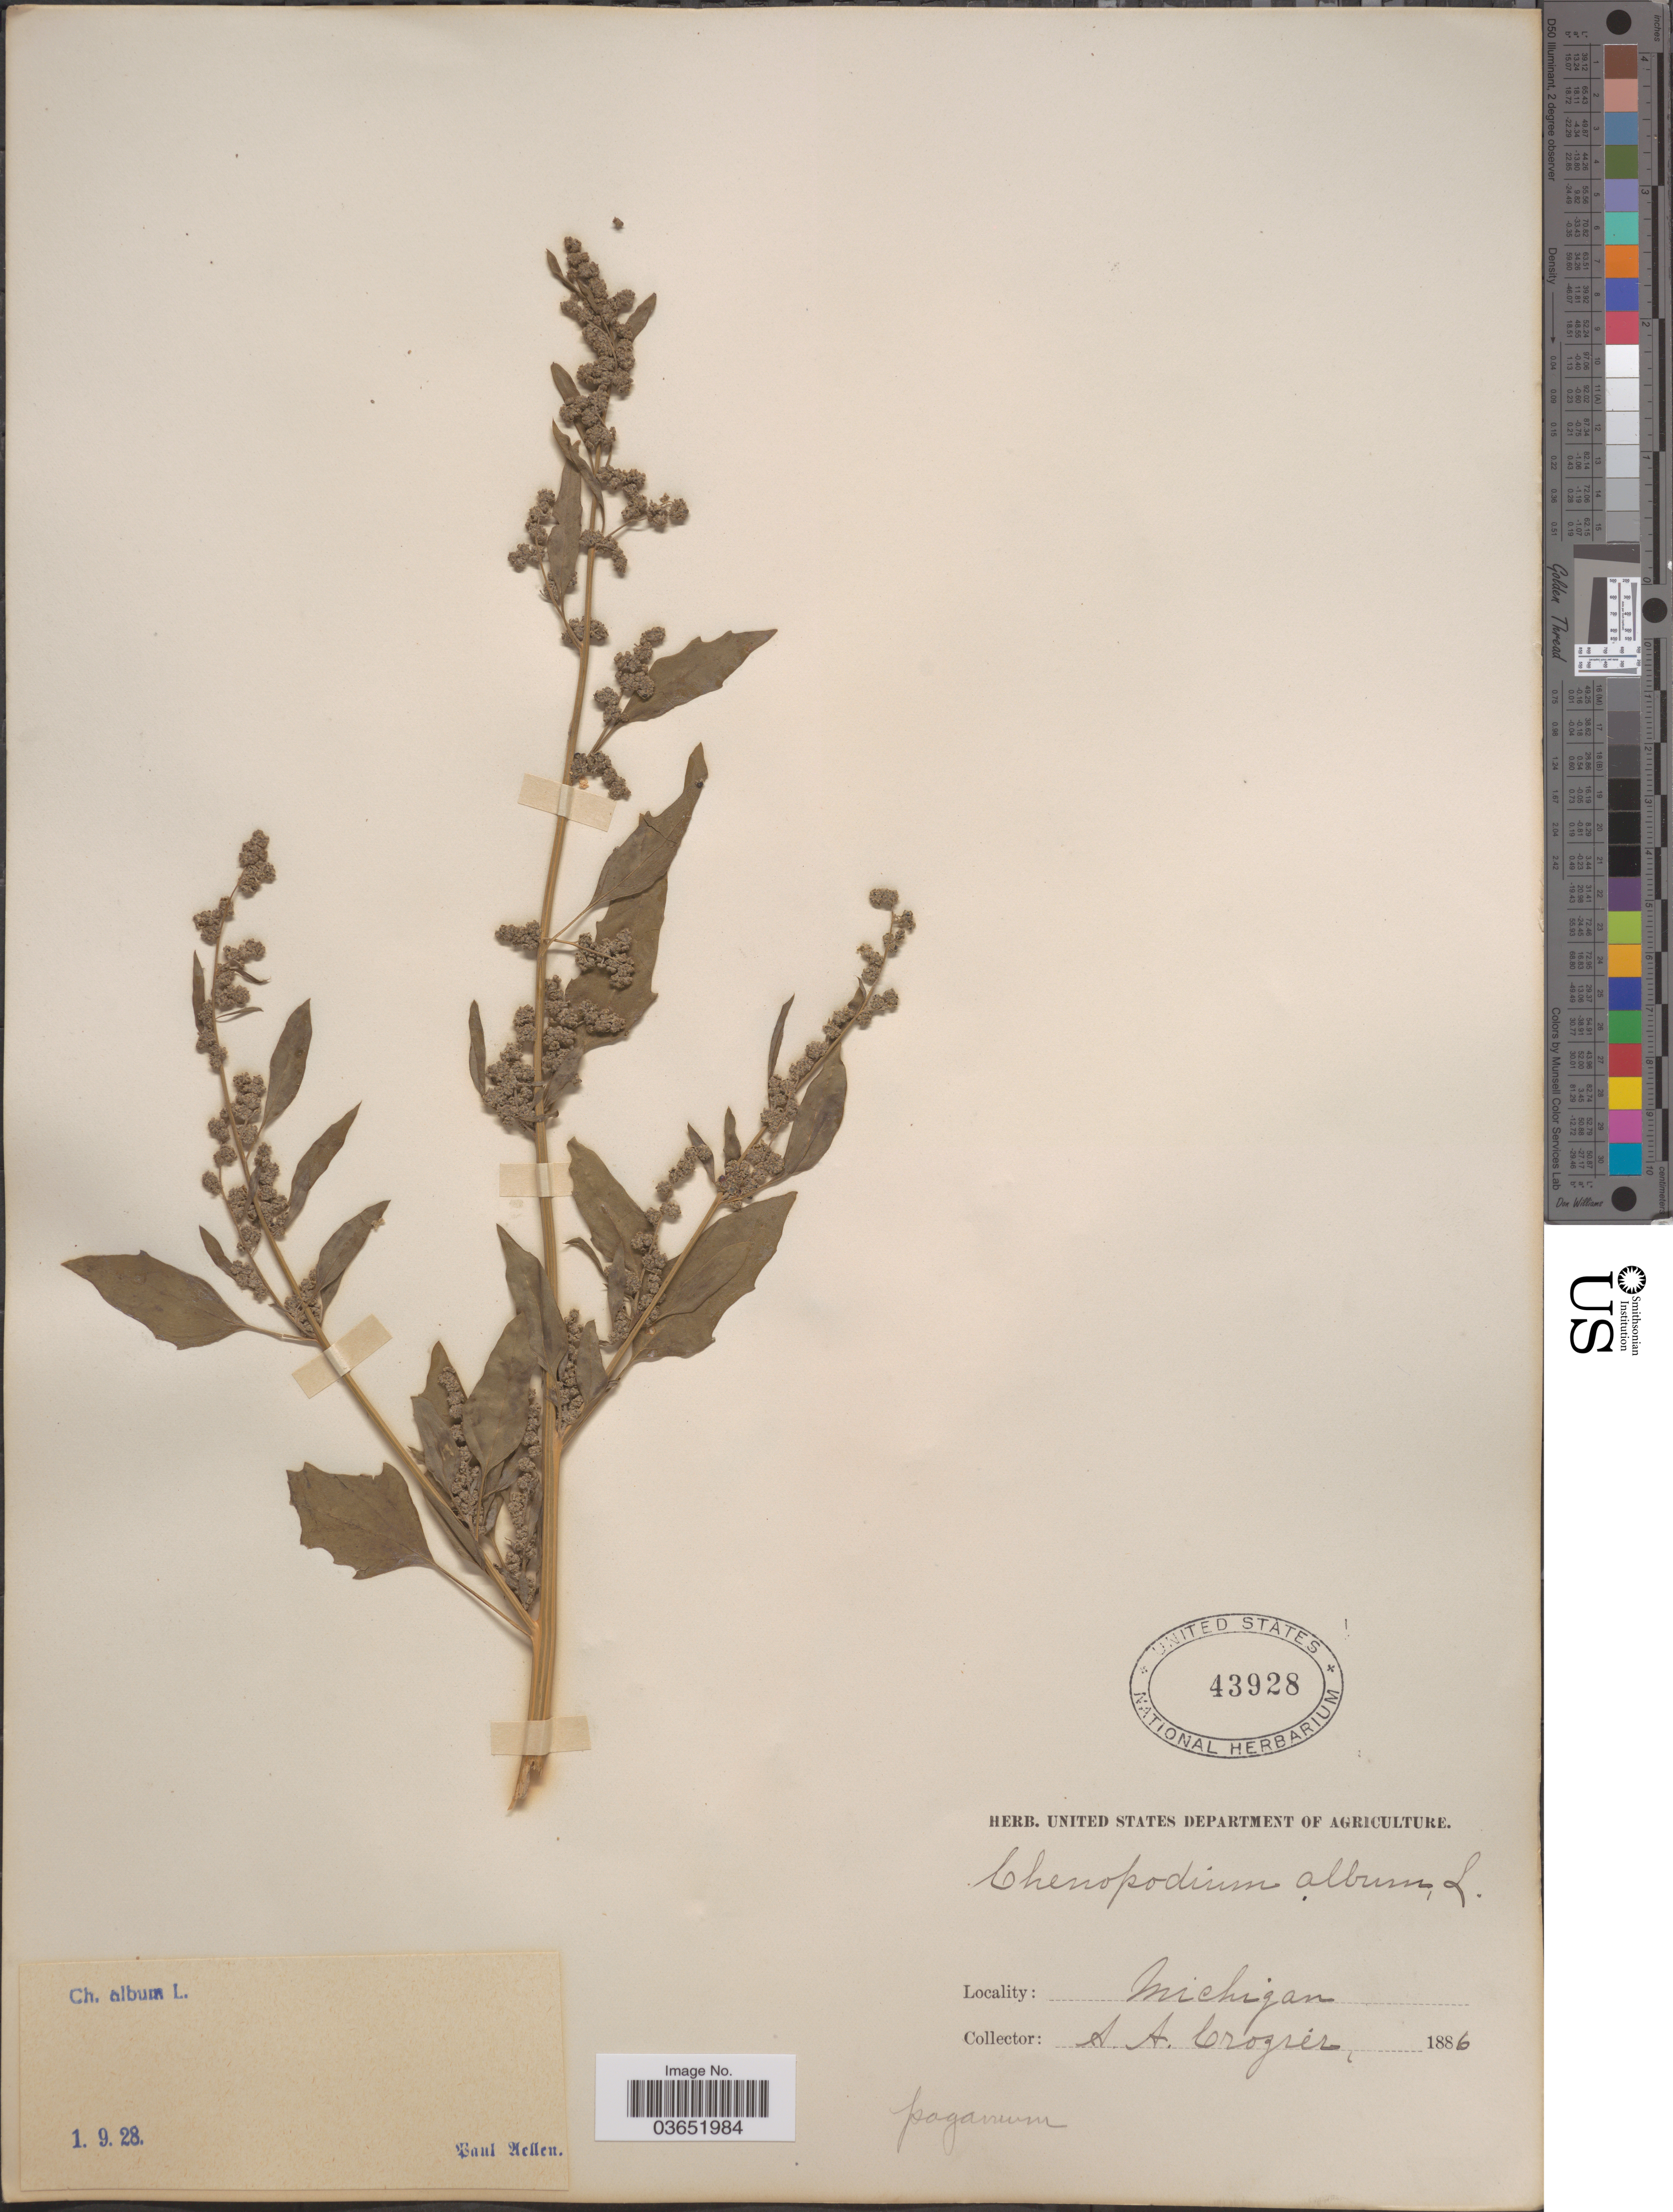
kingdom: Plantae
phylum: Tracheophyta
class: Magnoliopsida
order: Caryophyllales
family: Amaranthaceae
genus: Chenopodium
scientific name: Chenopodium album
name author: L.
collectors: A. Crozier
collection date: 1886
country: United States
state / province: Michigan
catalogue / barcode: US 43928